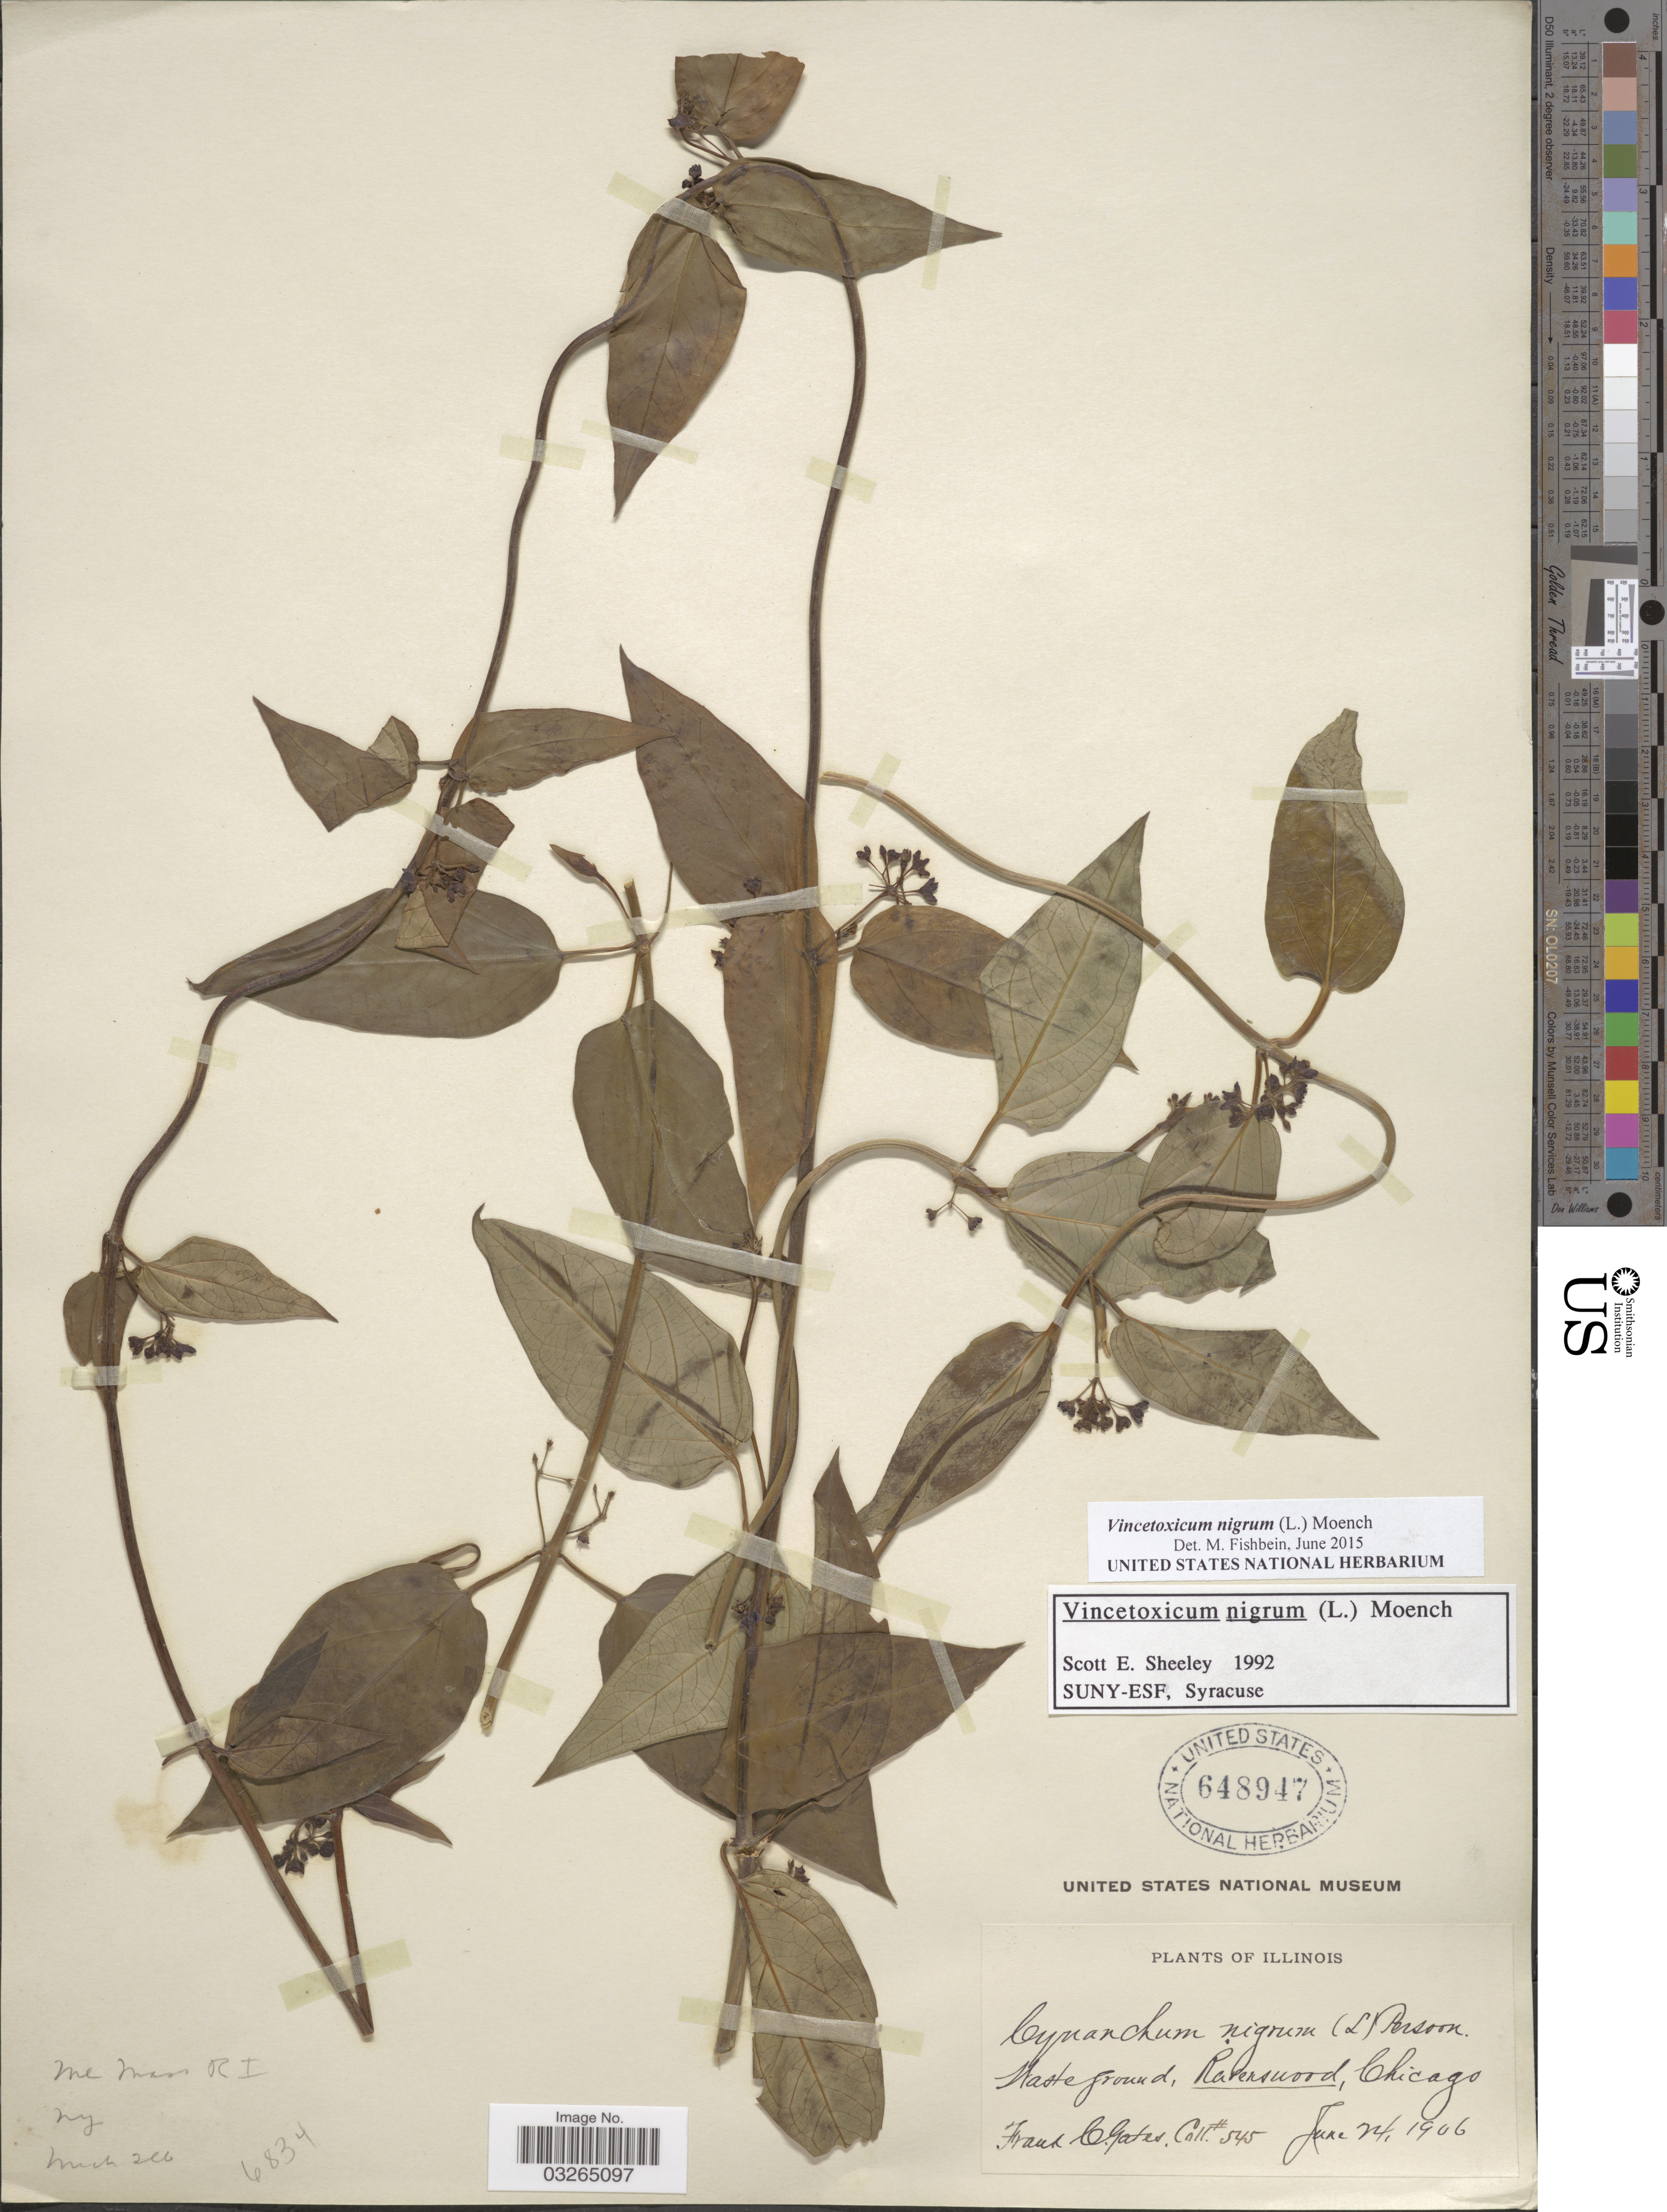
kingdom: Plantae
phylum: Tracheophyta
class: Magnoliopsida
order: Gentianales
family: Apocynaceae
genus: Vincetoxicum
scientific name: Vincetoxicum nigrum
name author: (L.) Moench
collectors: F. C. Gates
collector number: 545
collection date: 1906-06-24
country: United States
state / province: Illinois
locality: Ravenswood, Chicago.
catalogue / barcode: US 648947